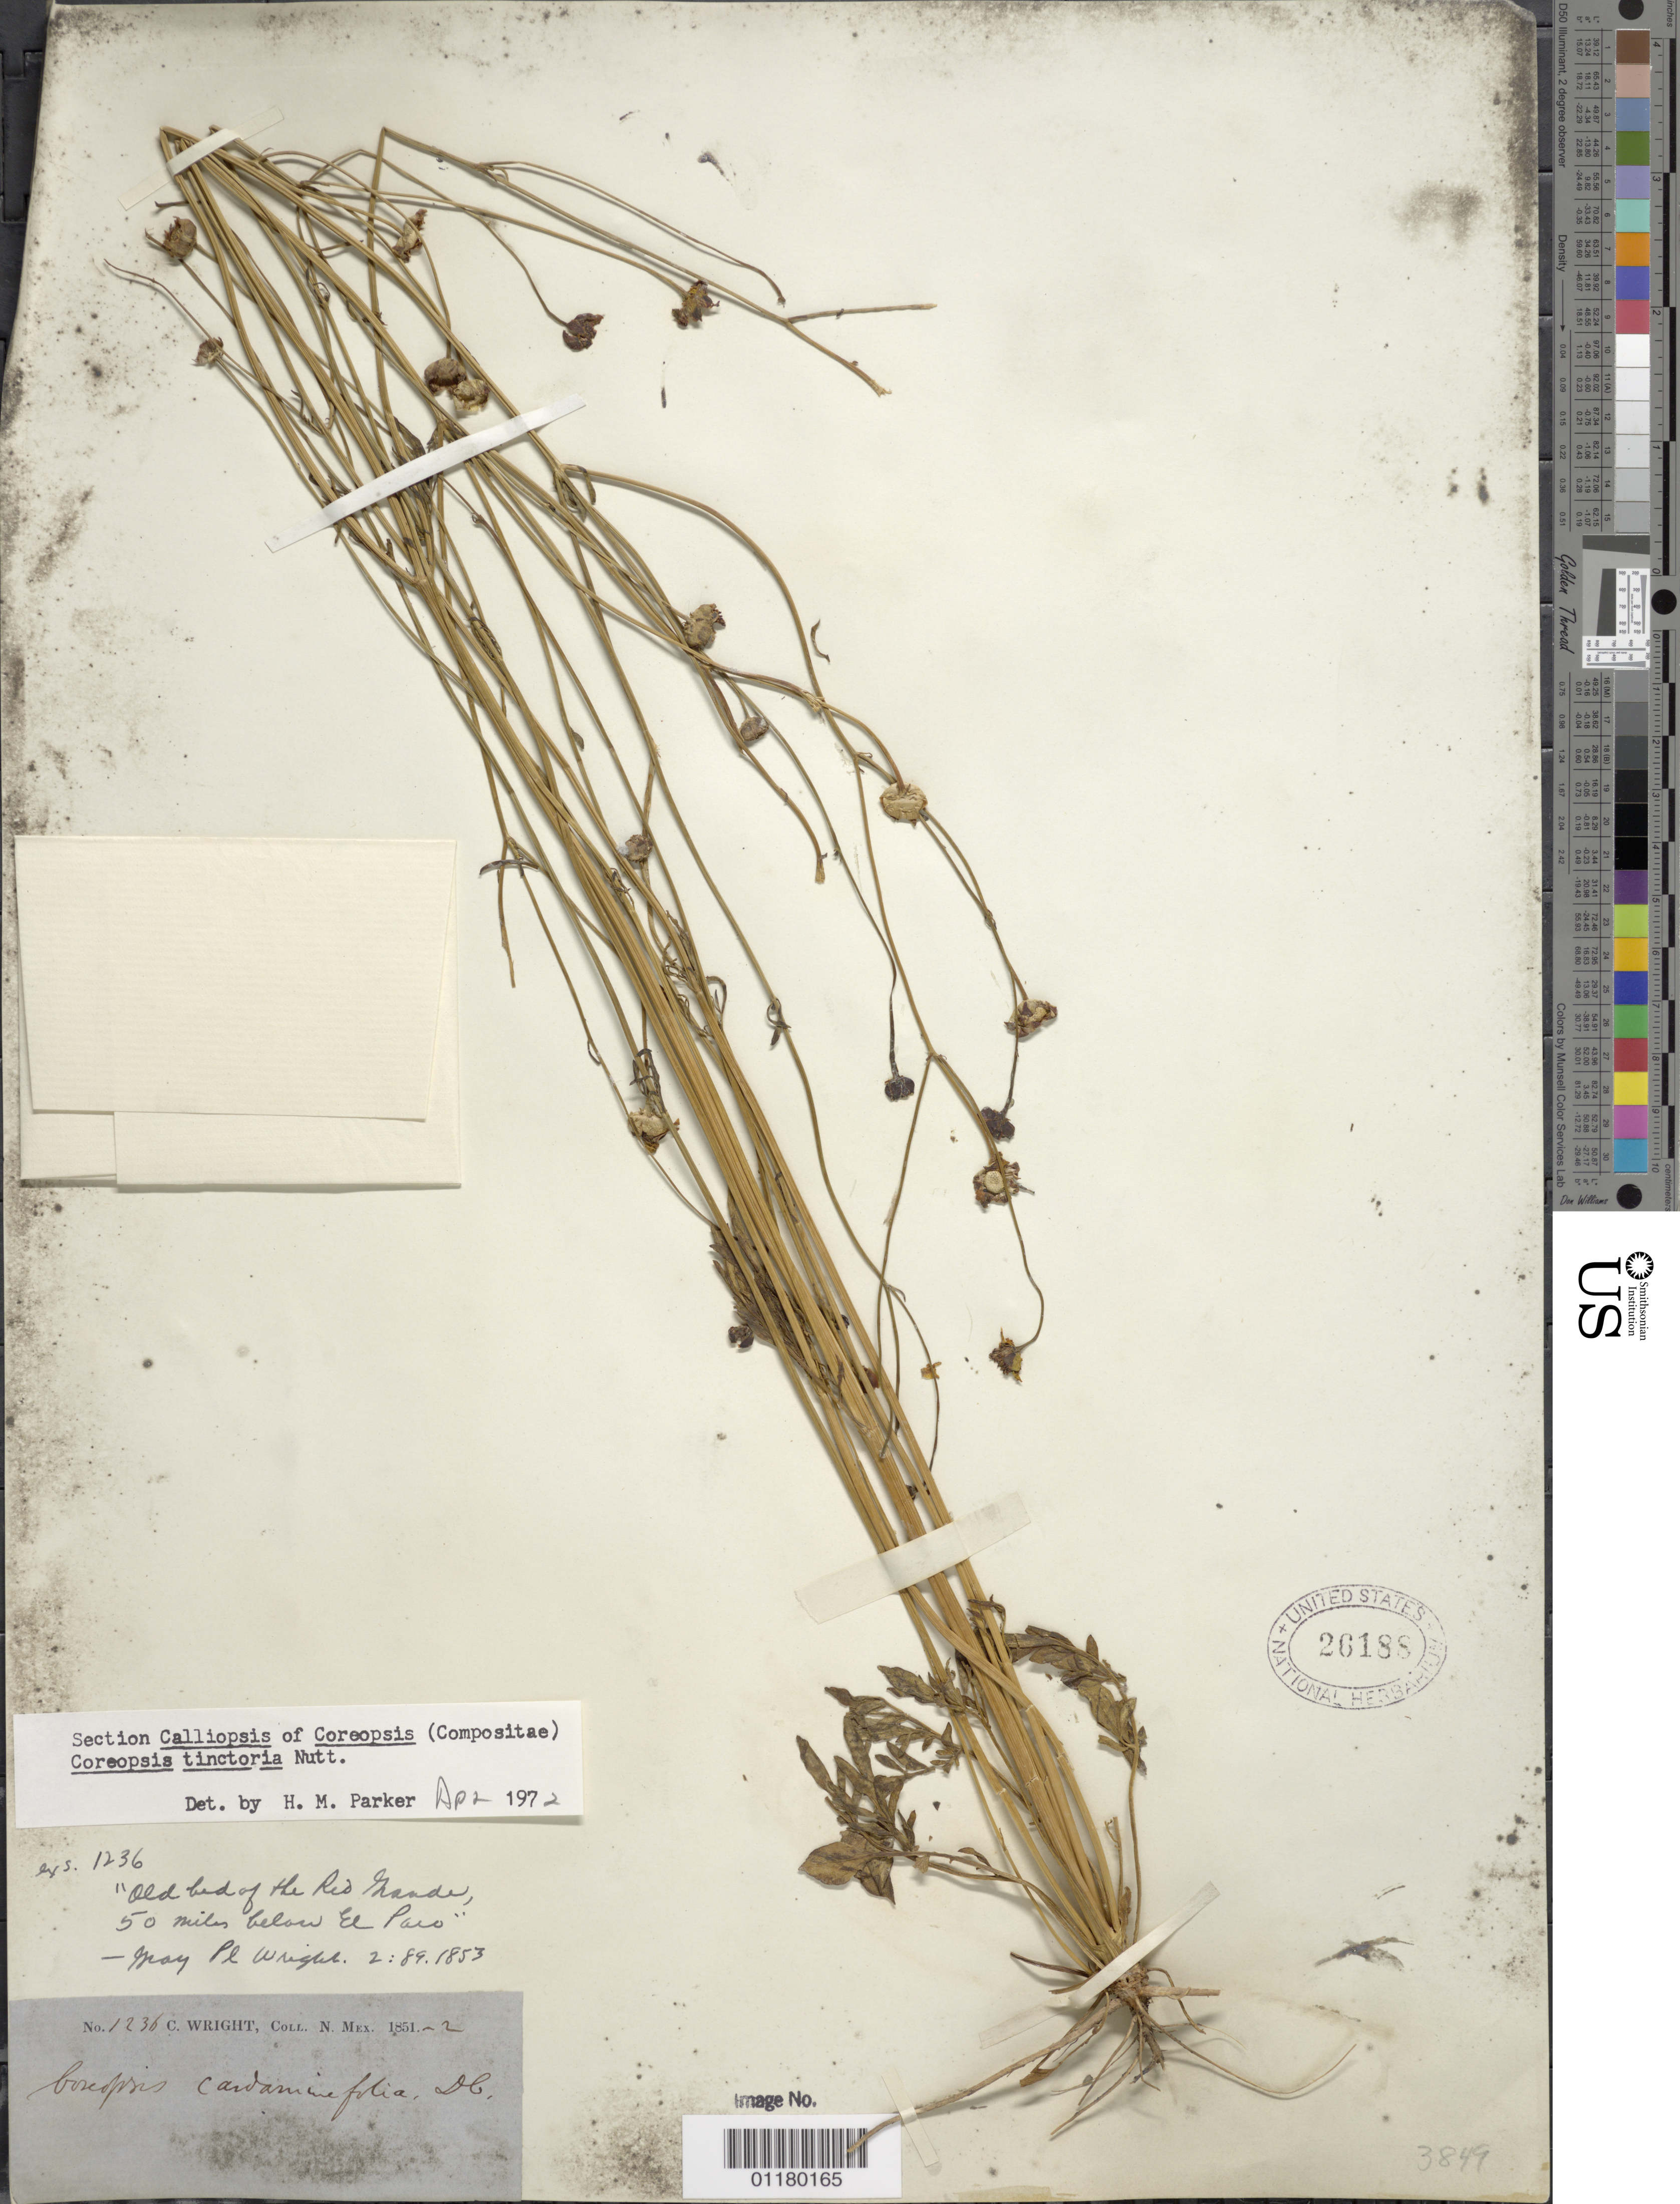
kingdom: Plantae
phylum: Tracheophyta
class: Magnoliopsida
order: Asterales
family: Asteraceae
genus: Coreopsis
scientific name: Coreopsis tinctoria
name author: Nutt.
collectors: C. Wright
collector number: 1236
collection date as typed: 1851 to -- --- 1852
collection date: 1851/1852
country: United States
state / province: New Mexico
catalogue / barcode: US 26188